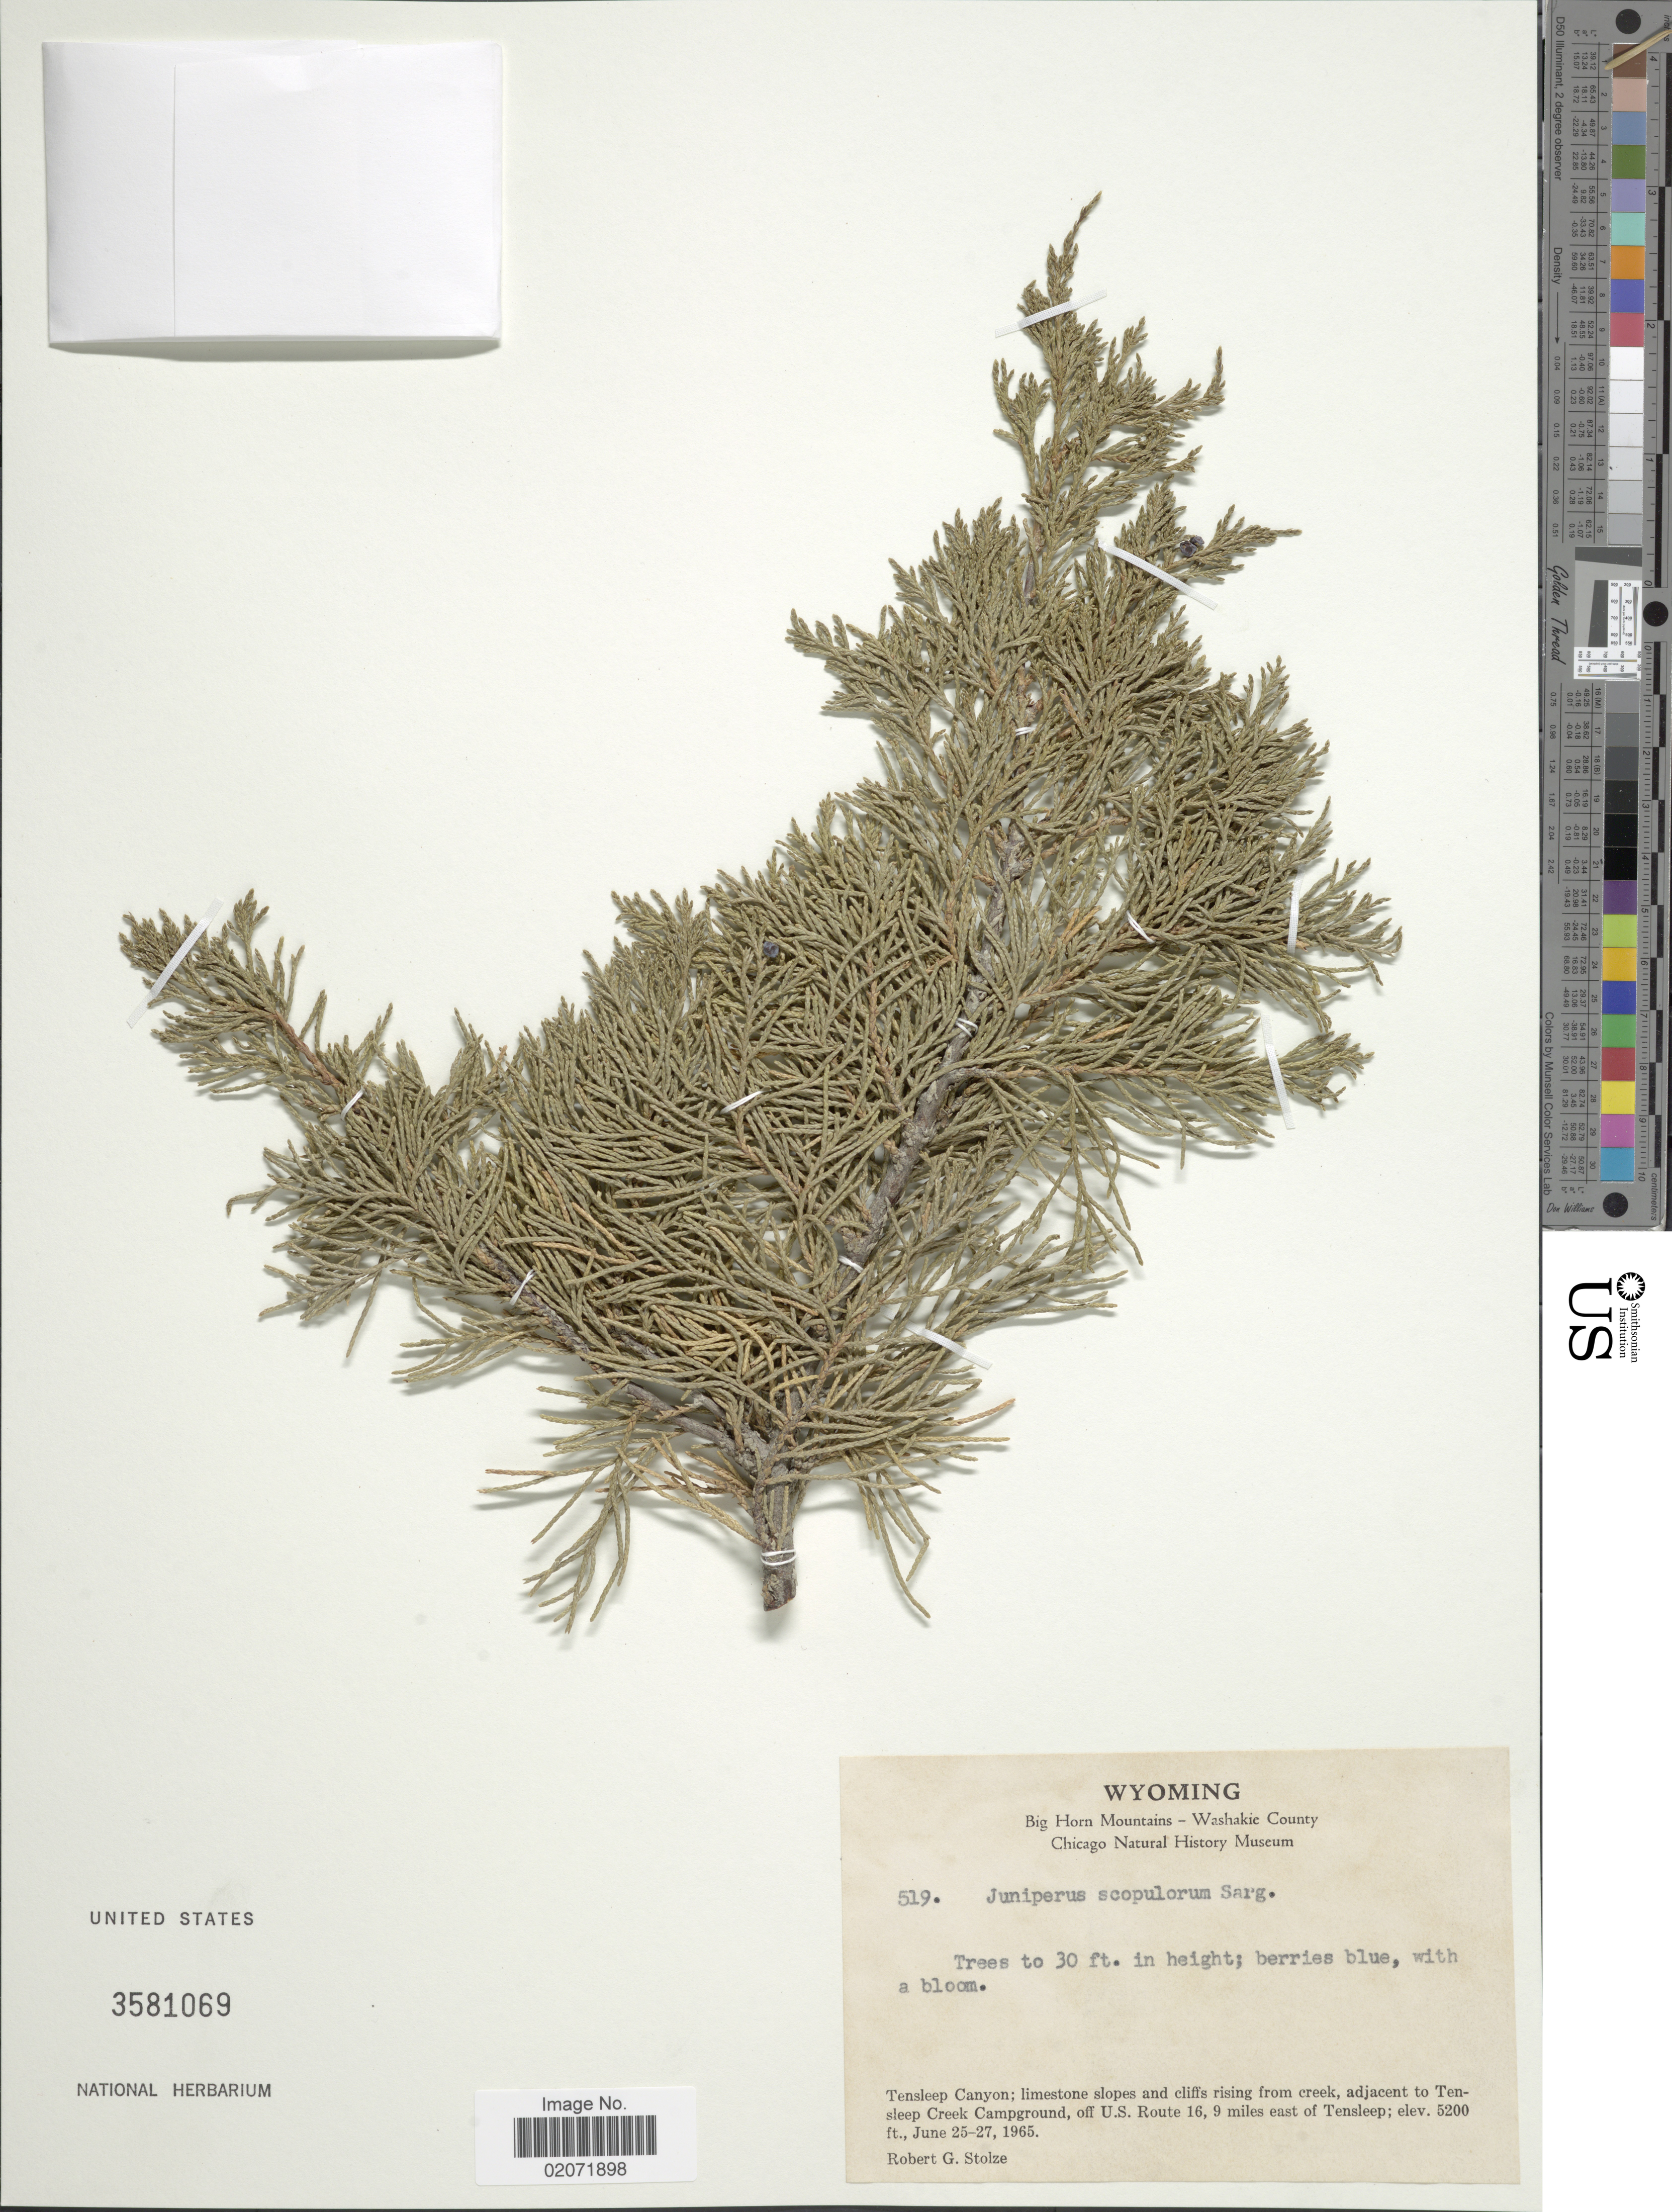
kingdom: Plantae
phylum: Tracheophyta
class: Pinopsida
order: Pinales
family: Cupressaceae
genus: Juniperus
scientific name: Juniperus scopulorum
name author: Sarg.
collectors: R. G. Stolze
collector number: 519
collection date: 1965-06-25/1965-06-27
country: United States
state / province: Wyoming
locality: Tensleep Canyon: limestone slopes and cliffs rising from Creek, adjacent to Tensleep Creek Campground, off U.S. Route 16, 9 miles east of Tensleep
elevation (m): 1585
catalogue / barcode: US 3581069